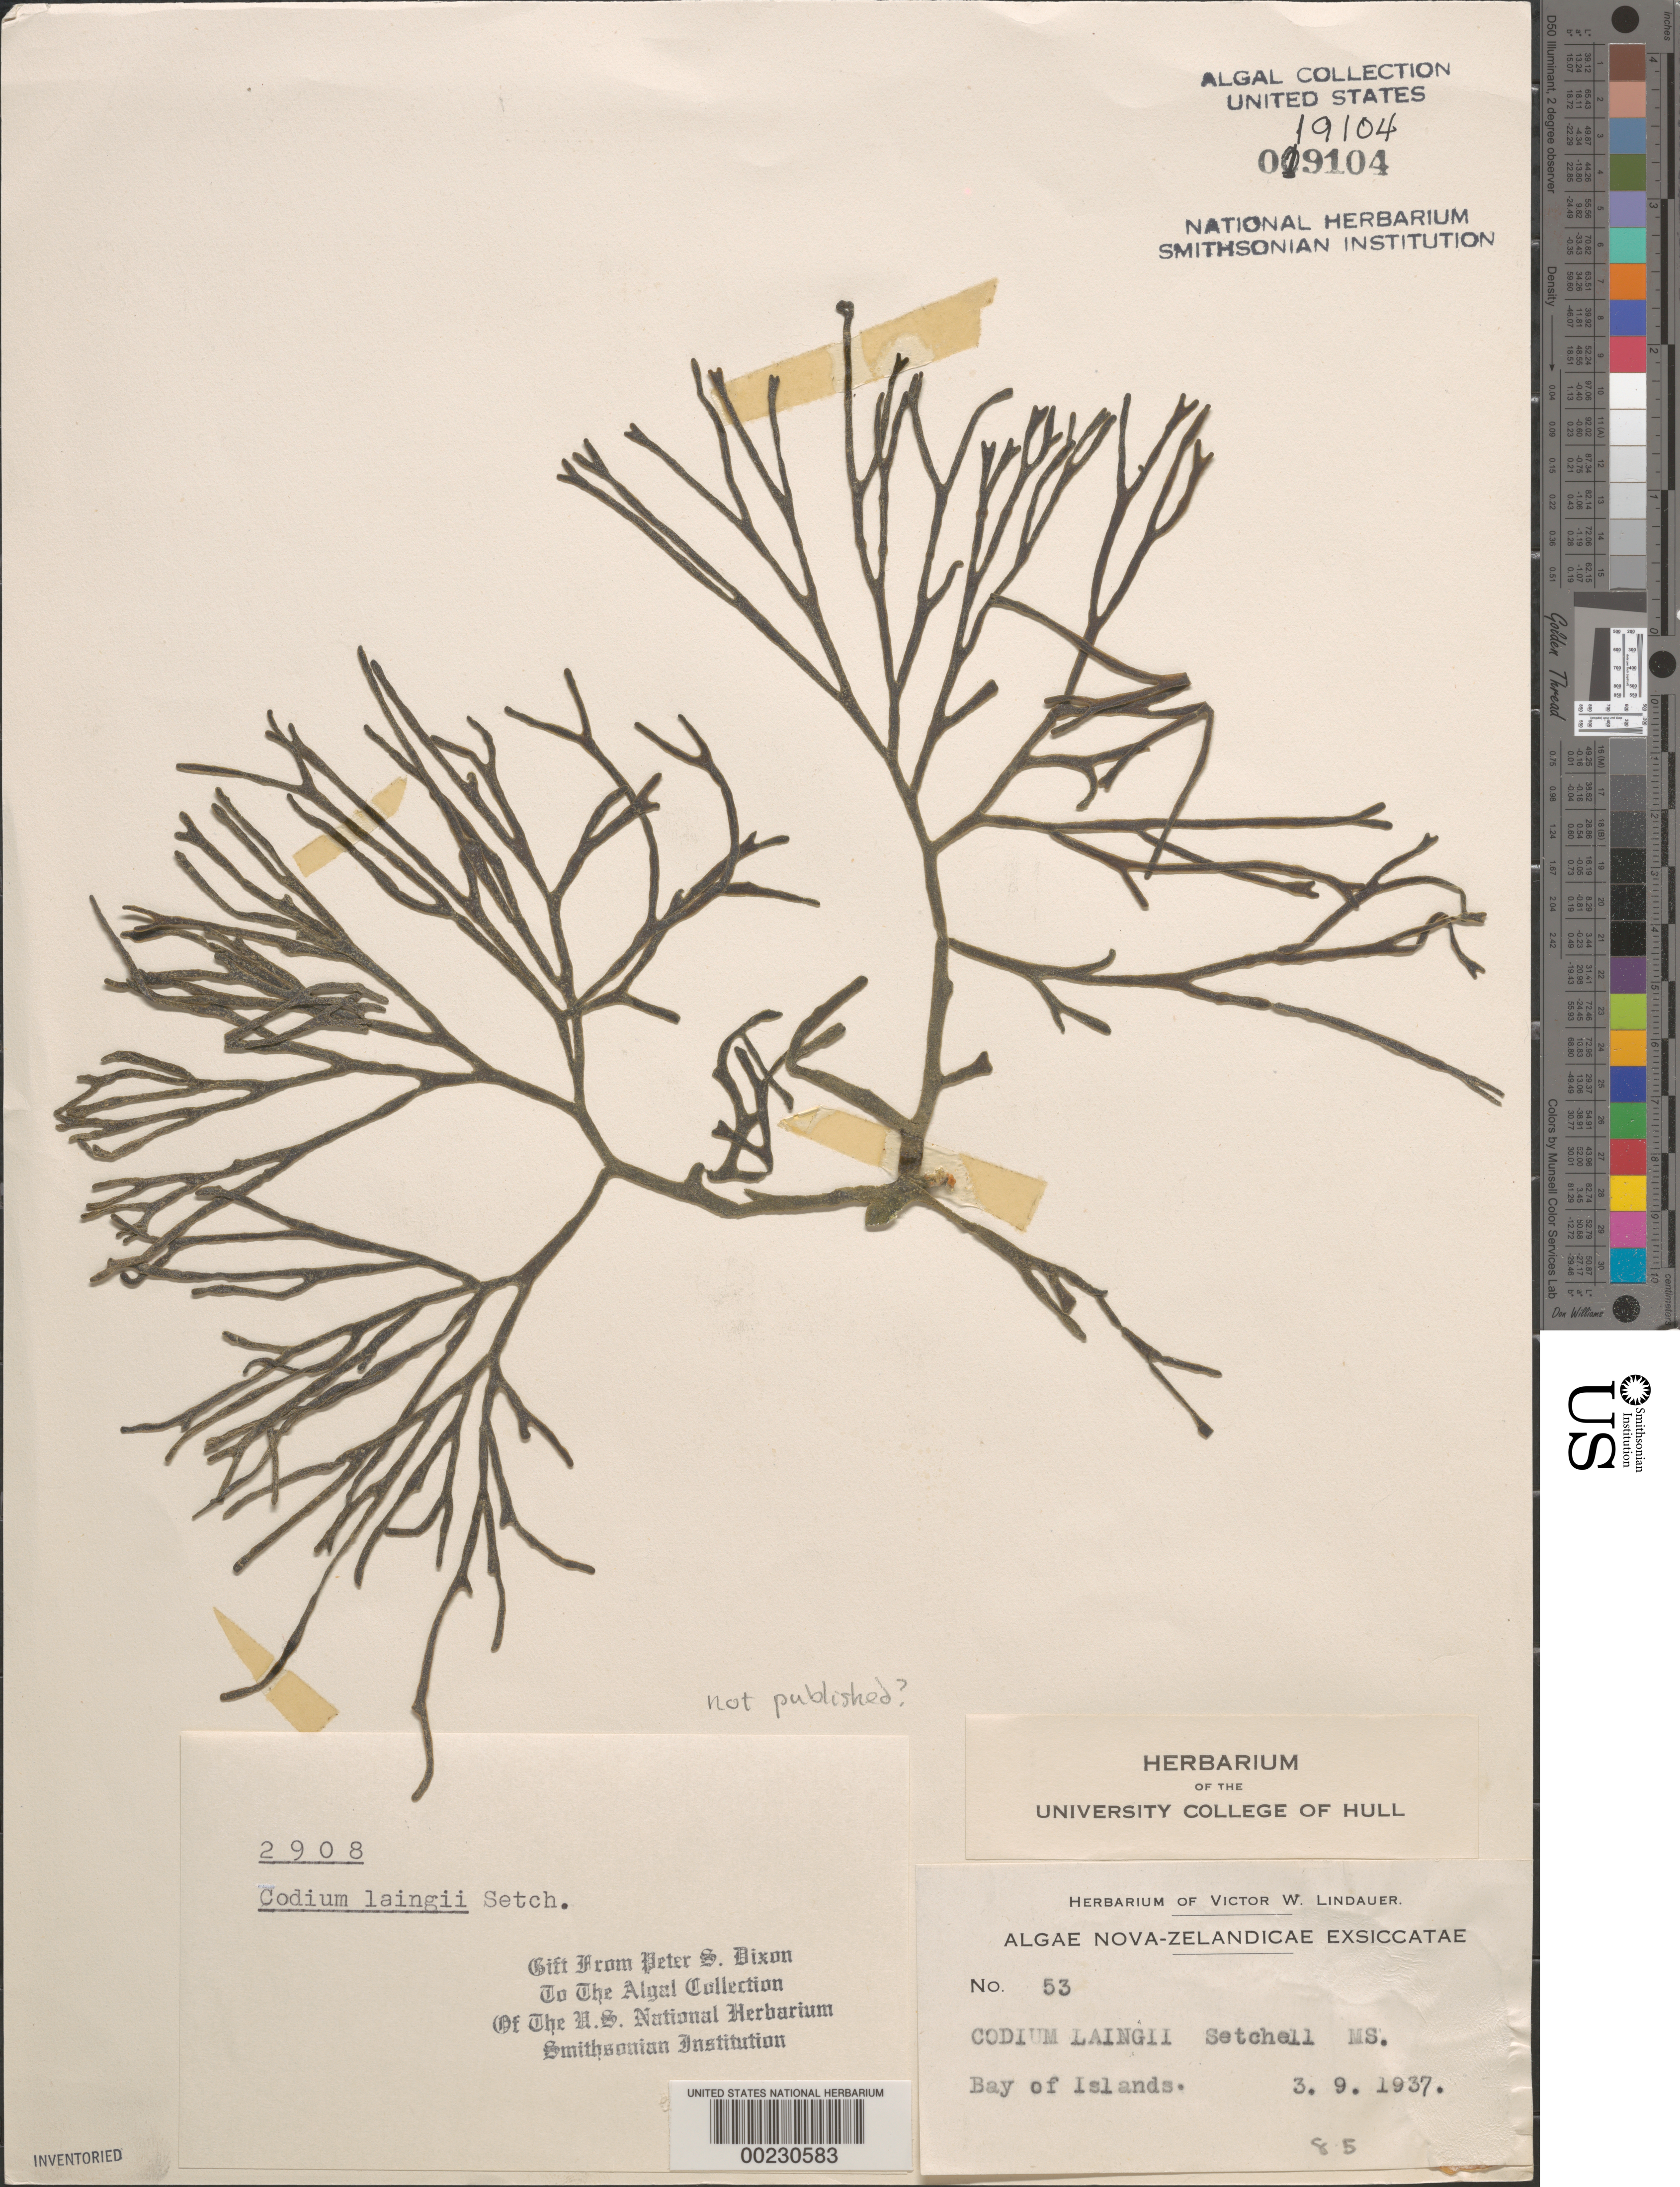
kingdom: Plantae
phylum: Chlorophyta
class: Ulvophyceae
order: Bryopsidales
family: Codiaceae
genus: Codium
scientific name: Codium laingii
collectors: V. Lindauer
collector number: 53 & PSD 2908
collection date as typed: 03 Sep 1937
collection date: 1937-09-03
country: New Zealand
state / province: Northland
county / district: Far North District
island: North Island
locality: Bay of Islands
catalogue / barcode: US 19104